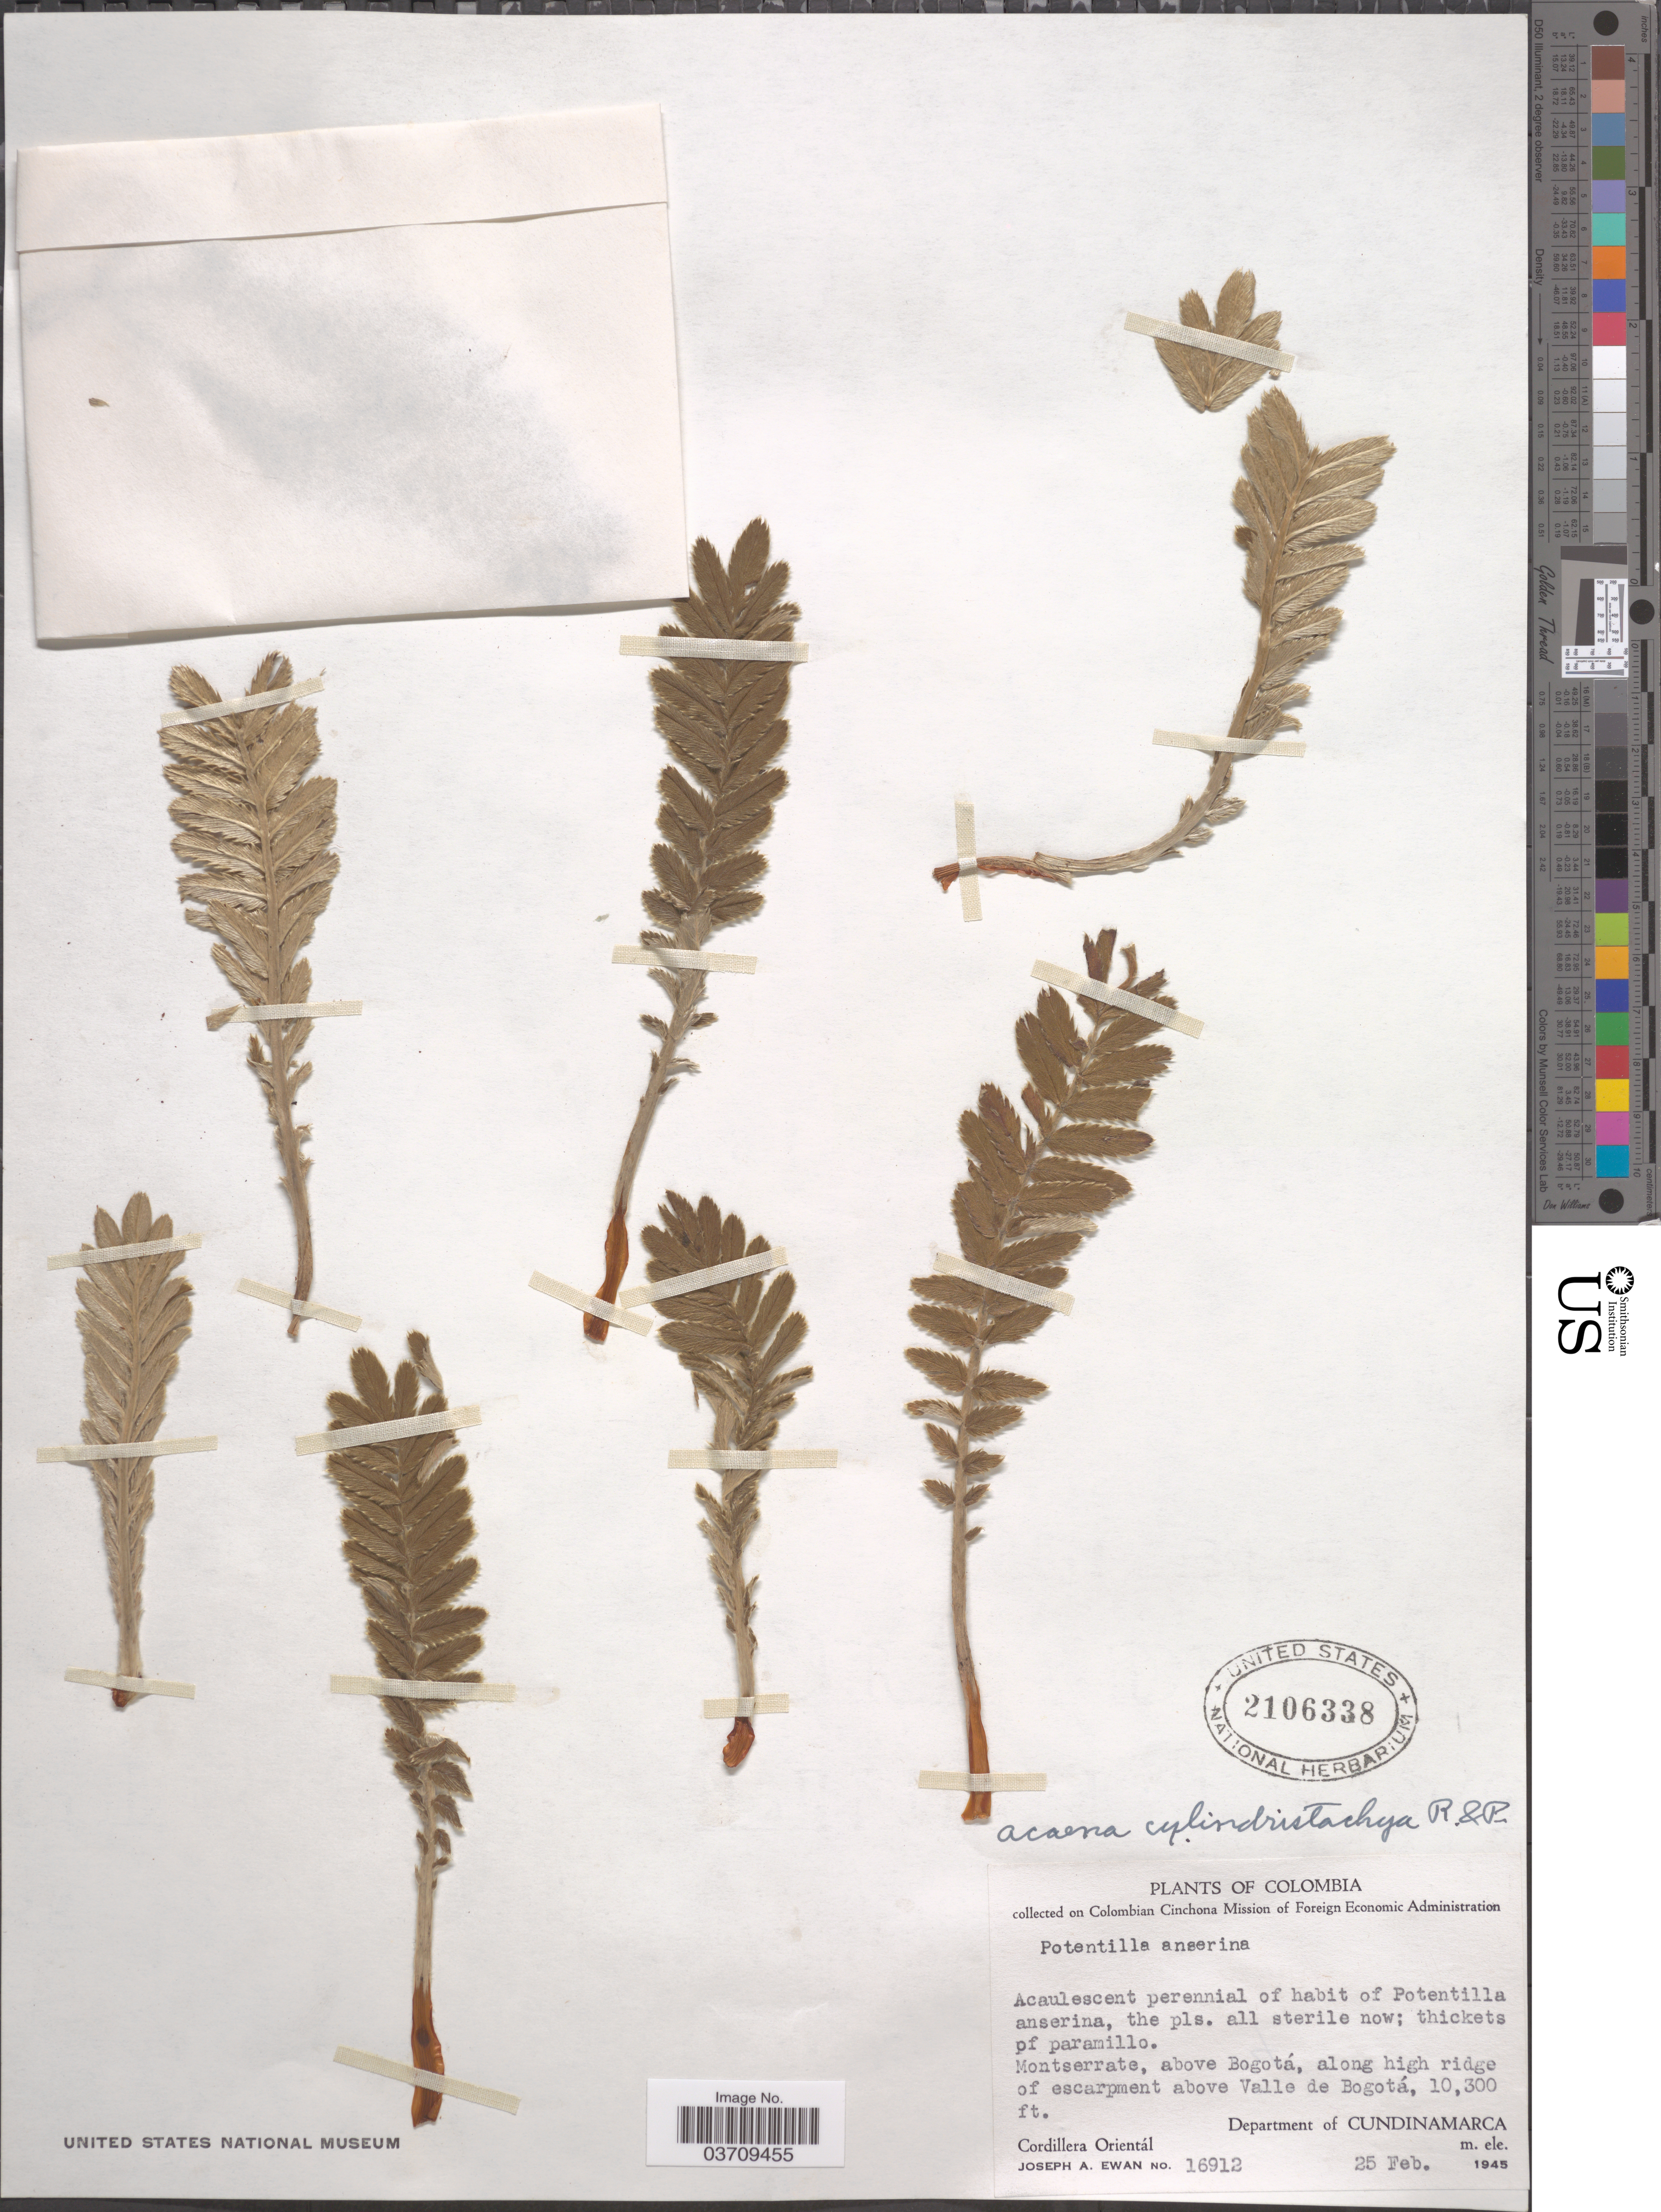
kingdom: Plantae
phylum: Tracheophyta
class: Magnoliopsida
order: Rosales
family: Rosaceae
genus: Acaena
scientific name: Acaena cylindristachya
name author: Ruiz & Pav.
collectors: J. A. Ewan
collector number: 16912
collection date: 1945-02-25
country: Colombia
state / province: Cundinamarca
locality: Montserrate, above Bogotá, along high ridge of escarpment above Valle de Bogotá. Department of Cundinamarca. Cordillera Orientál.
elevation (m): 3139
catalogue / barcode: US 2106338